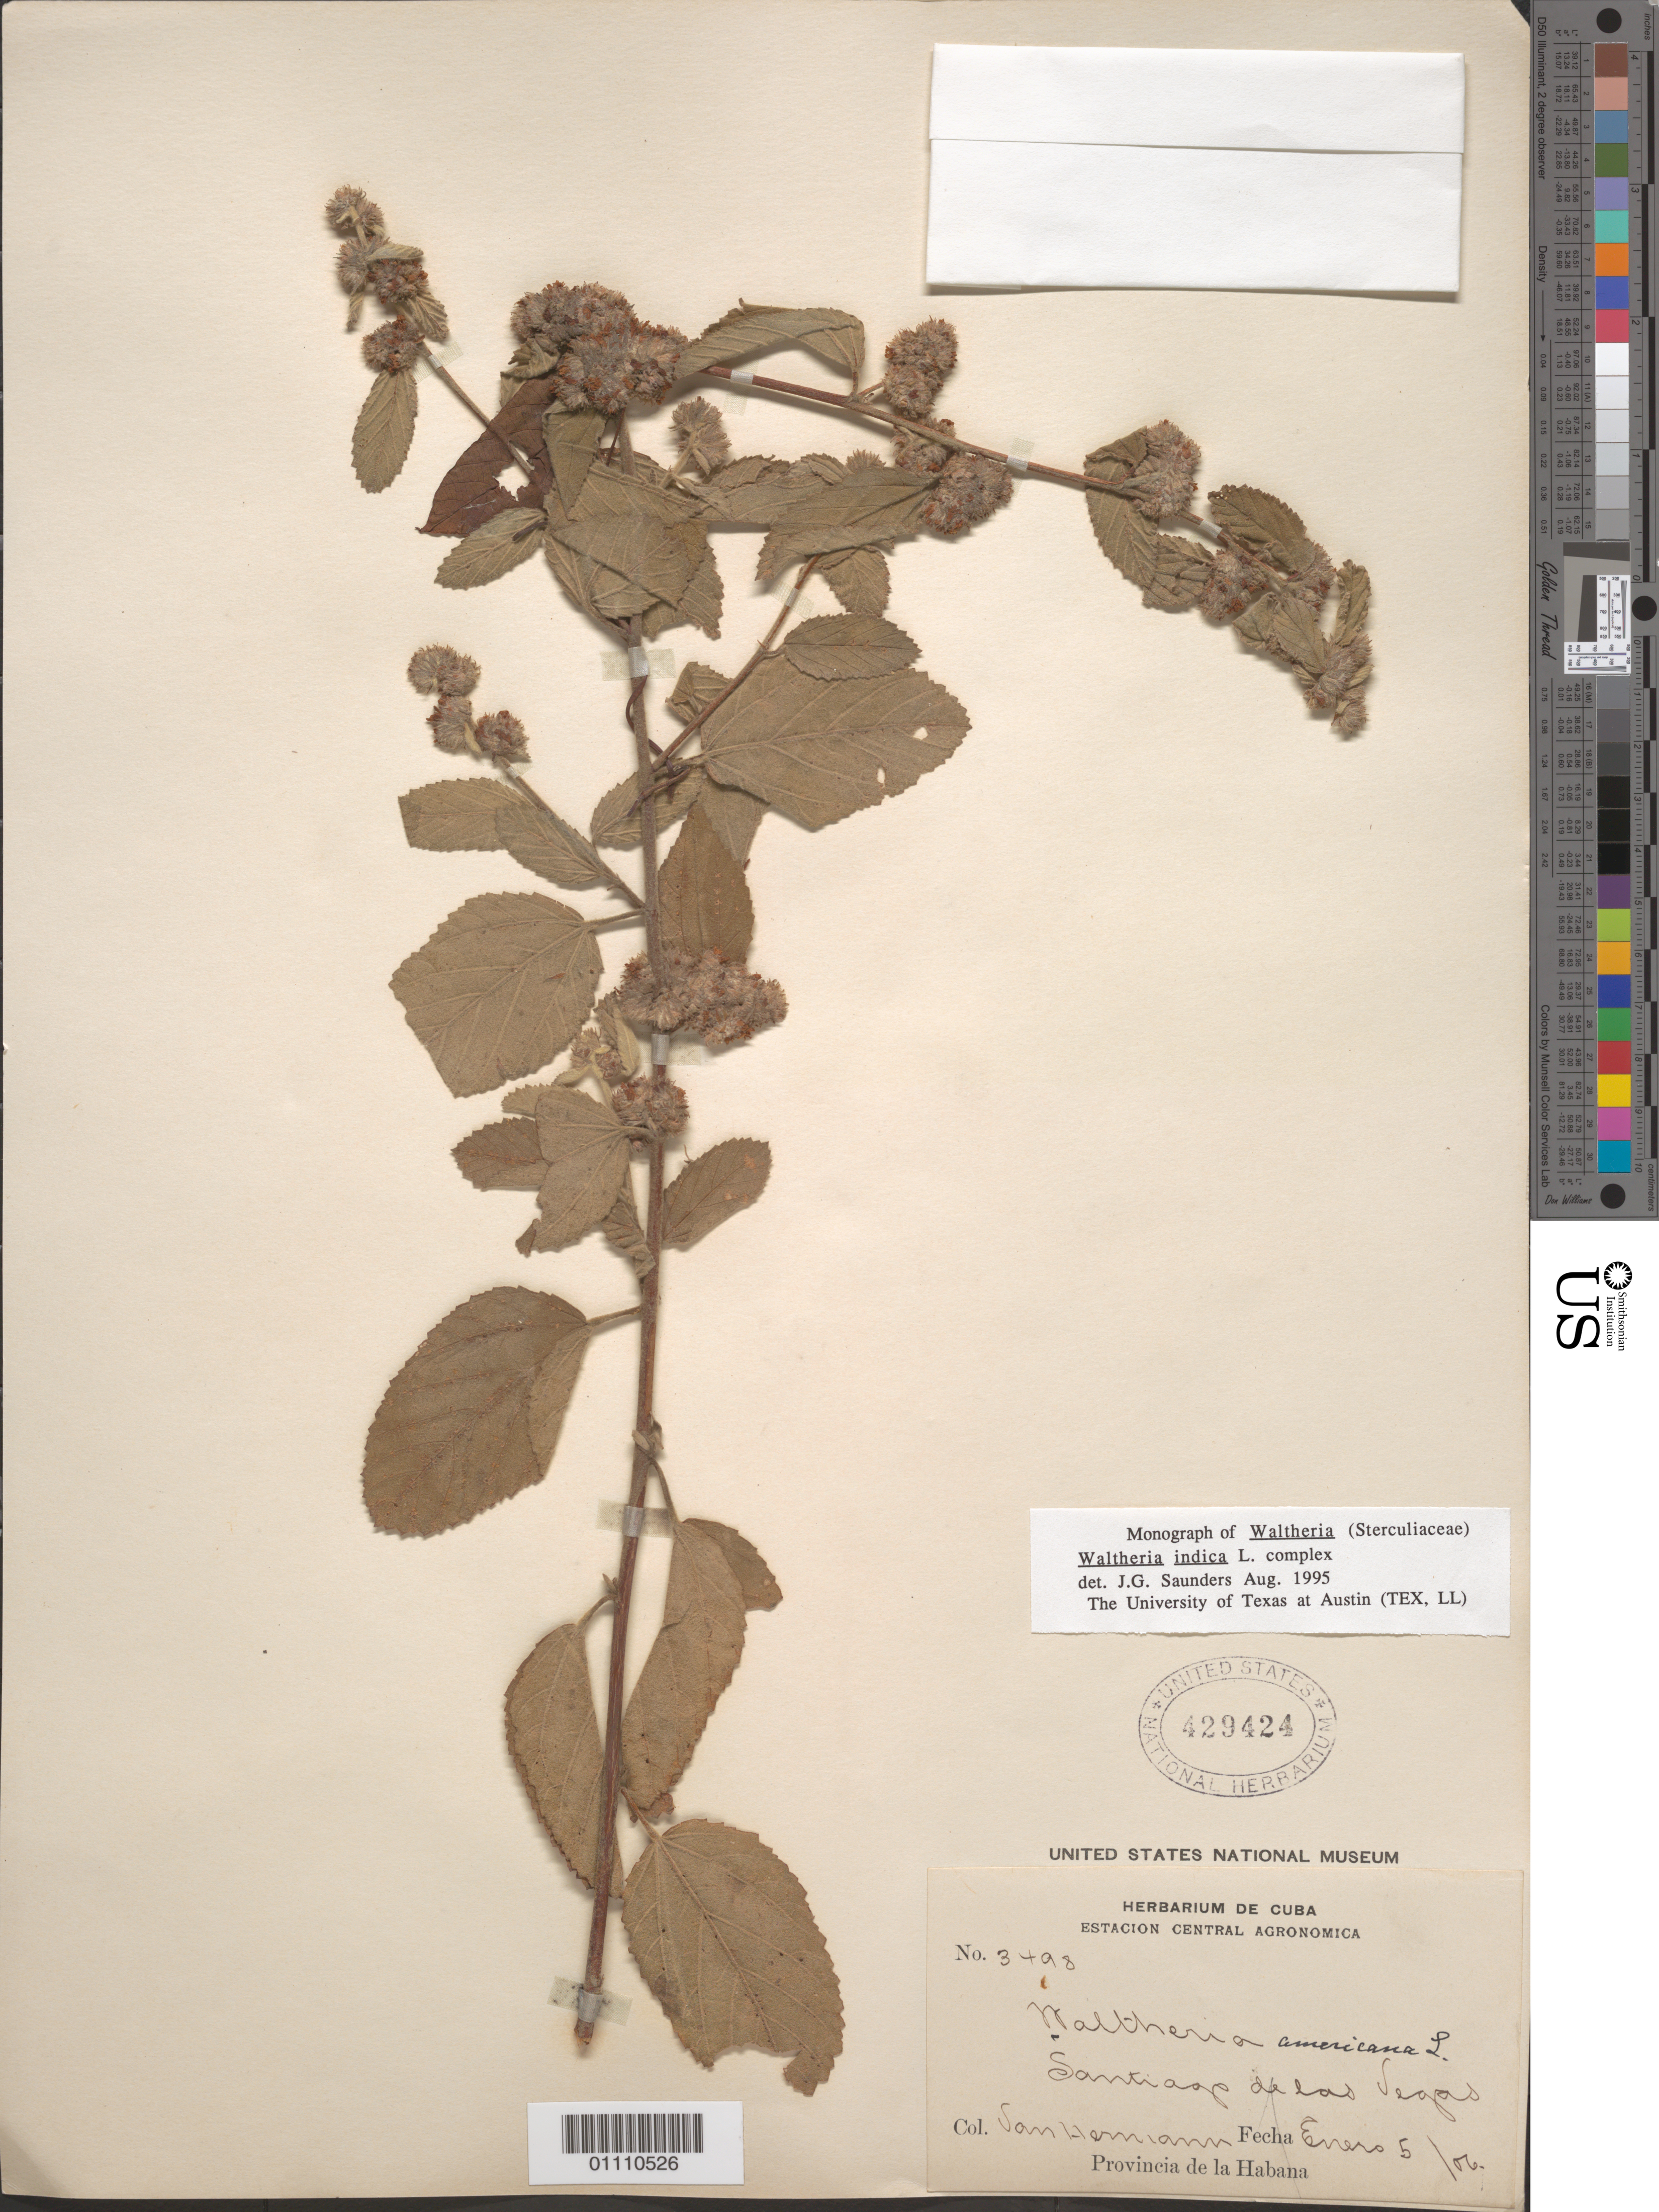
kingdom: Plantae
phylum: Tracheophyta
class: Magnoliopsida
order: Malvales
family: Malvaceae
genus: Waltheria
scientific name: Waltheria indica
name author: L.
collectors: S. Hermann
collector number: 3498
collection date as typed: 05 Jan 1906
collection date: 1906-01-05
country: Cuba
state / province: La Habana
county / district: Municipio Boyeros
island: Cuba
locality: Santiago de las Vegas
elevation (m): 97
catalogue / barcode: US 429424